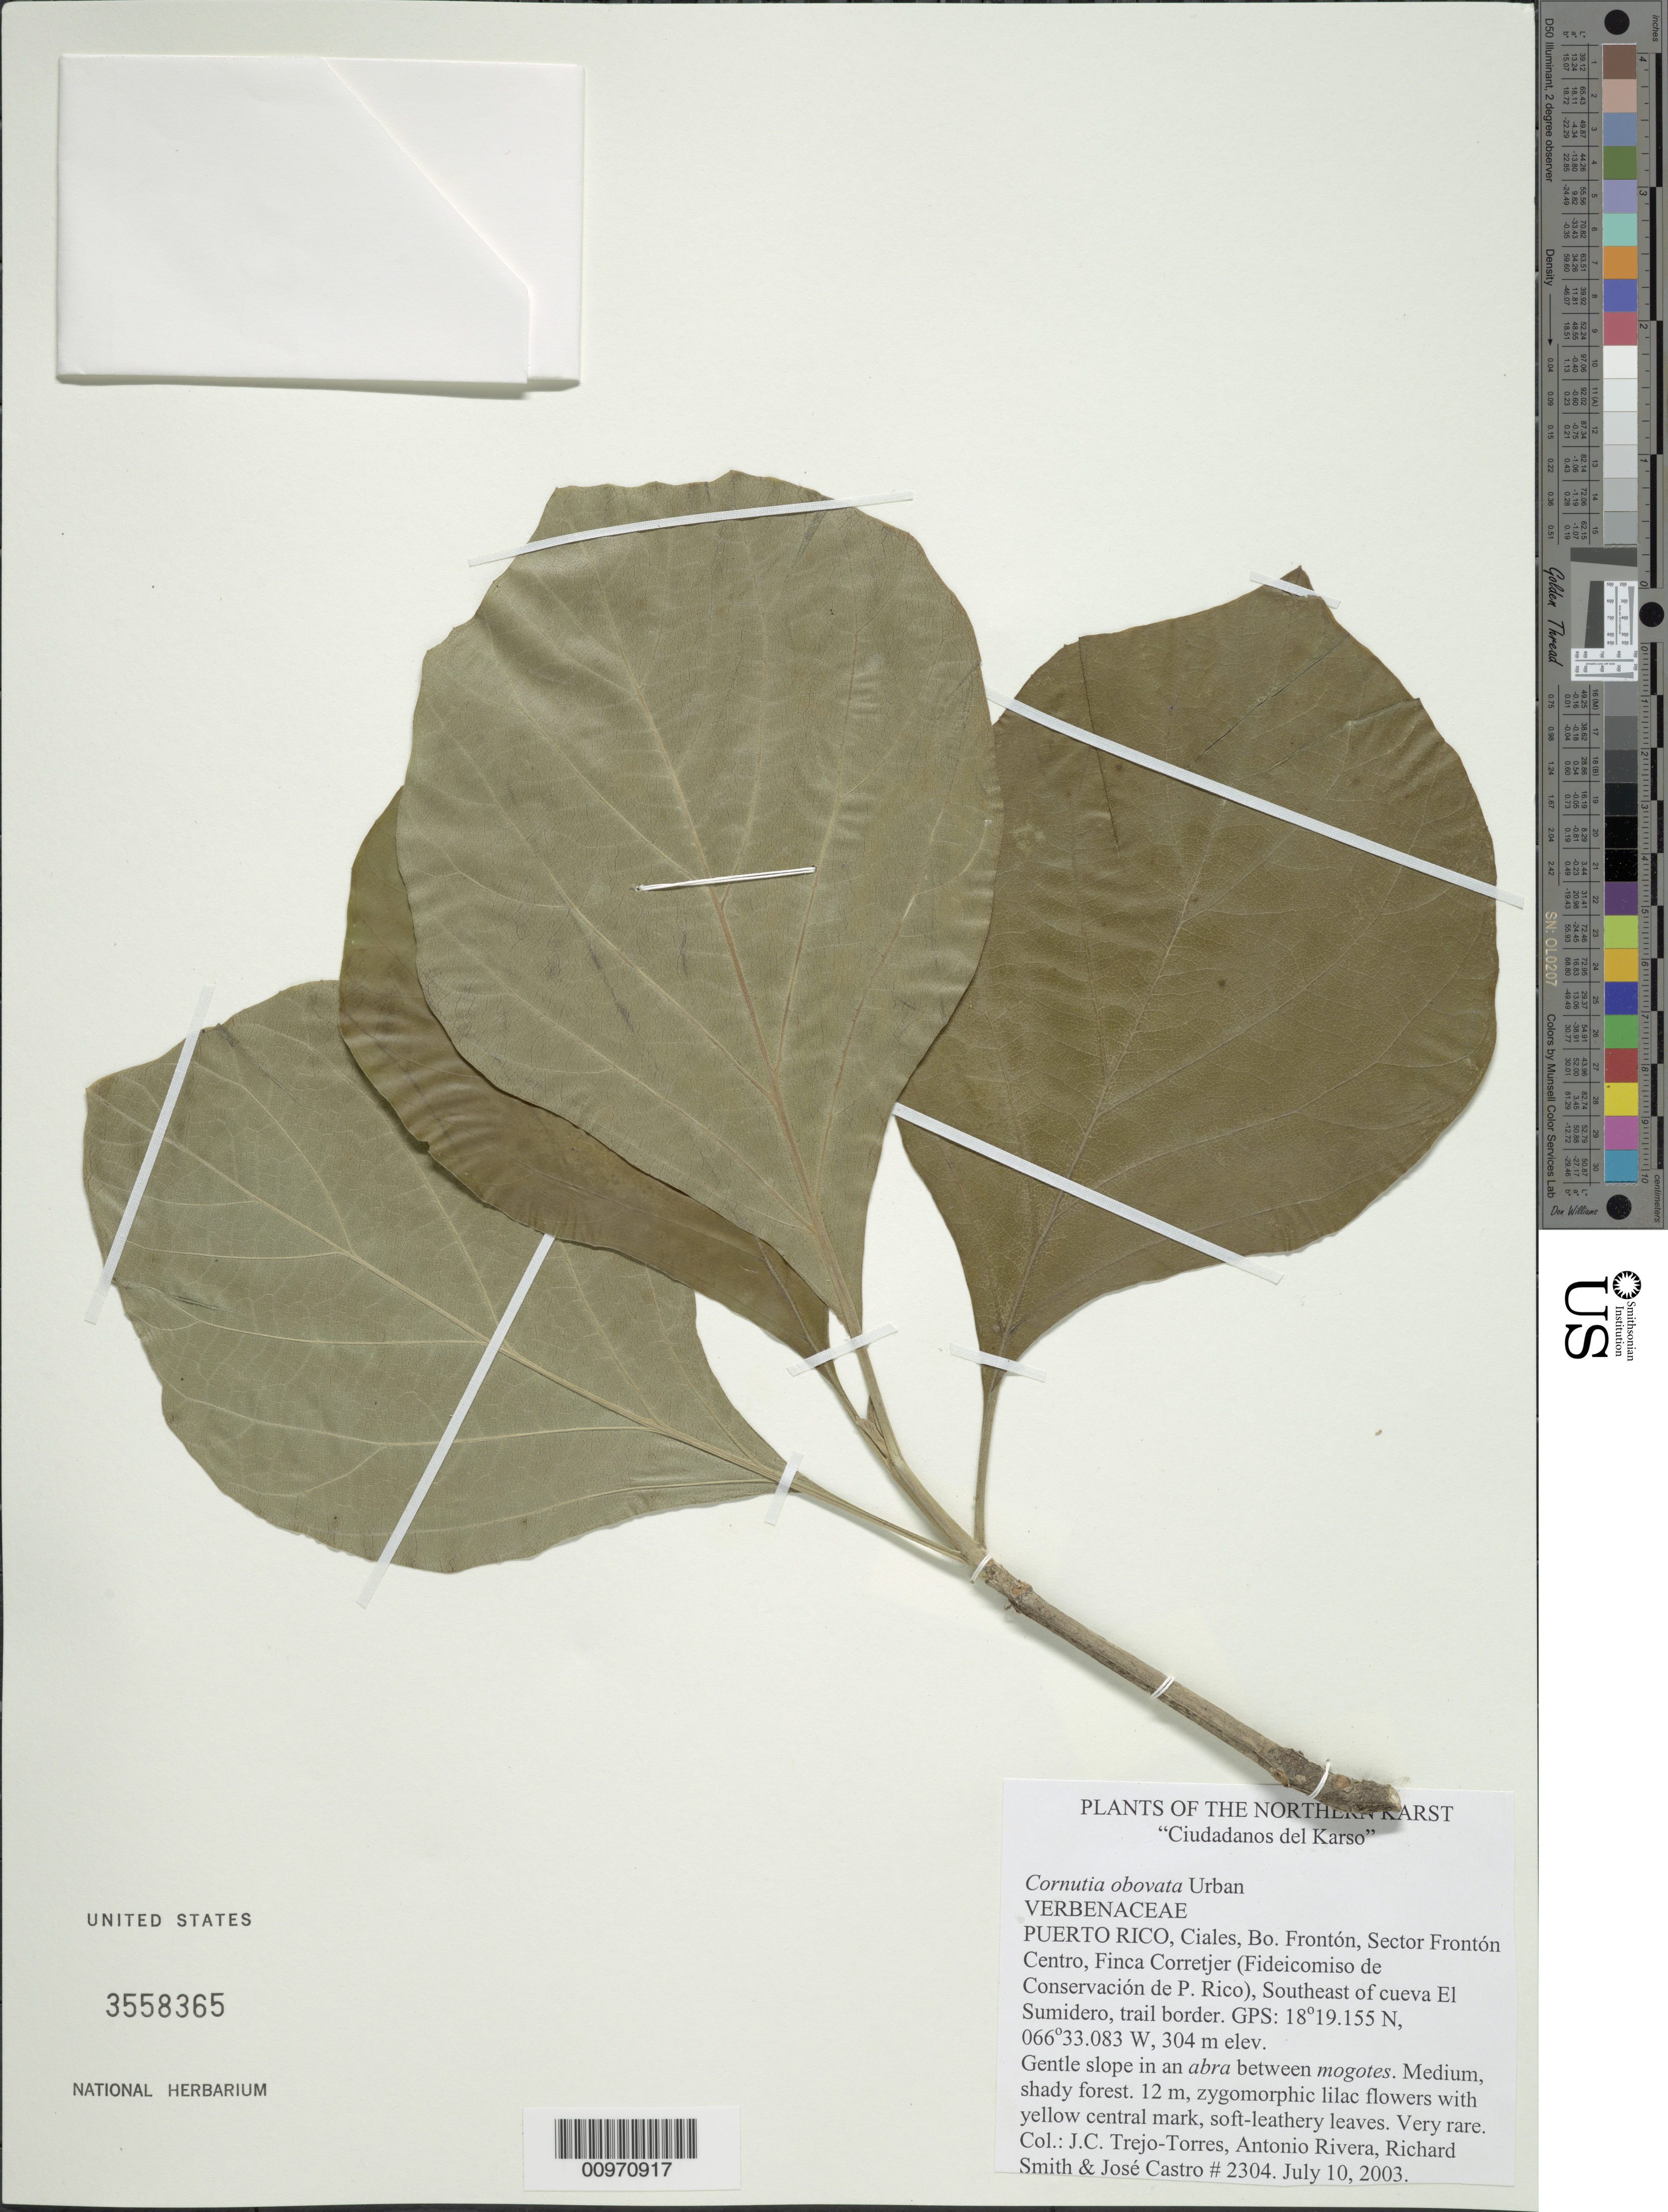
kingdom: Plantae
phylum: Tracheophyta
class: Magnoliopsida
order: Lamiales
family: Lamiaceae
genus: Cornutia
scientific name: Cornutia obovata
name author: Urb.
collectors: J. C. Trejo-Torres, A. Rivera, R. Smith & J. Castro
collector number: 2304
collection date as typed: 10 Jul 2003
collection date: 2003-07-10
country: Puerto Rico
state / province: Ciales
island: Puerto Rico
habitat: Gentle slope in an abra between mogotes. Medium shady forest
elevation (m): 304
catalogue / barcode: US 3558365